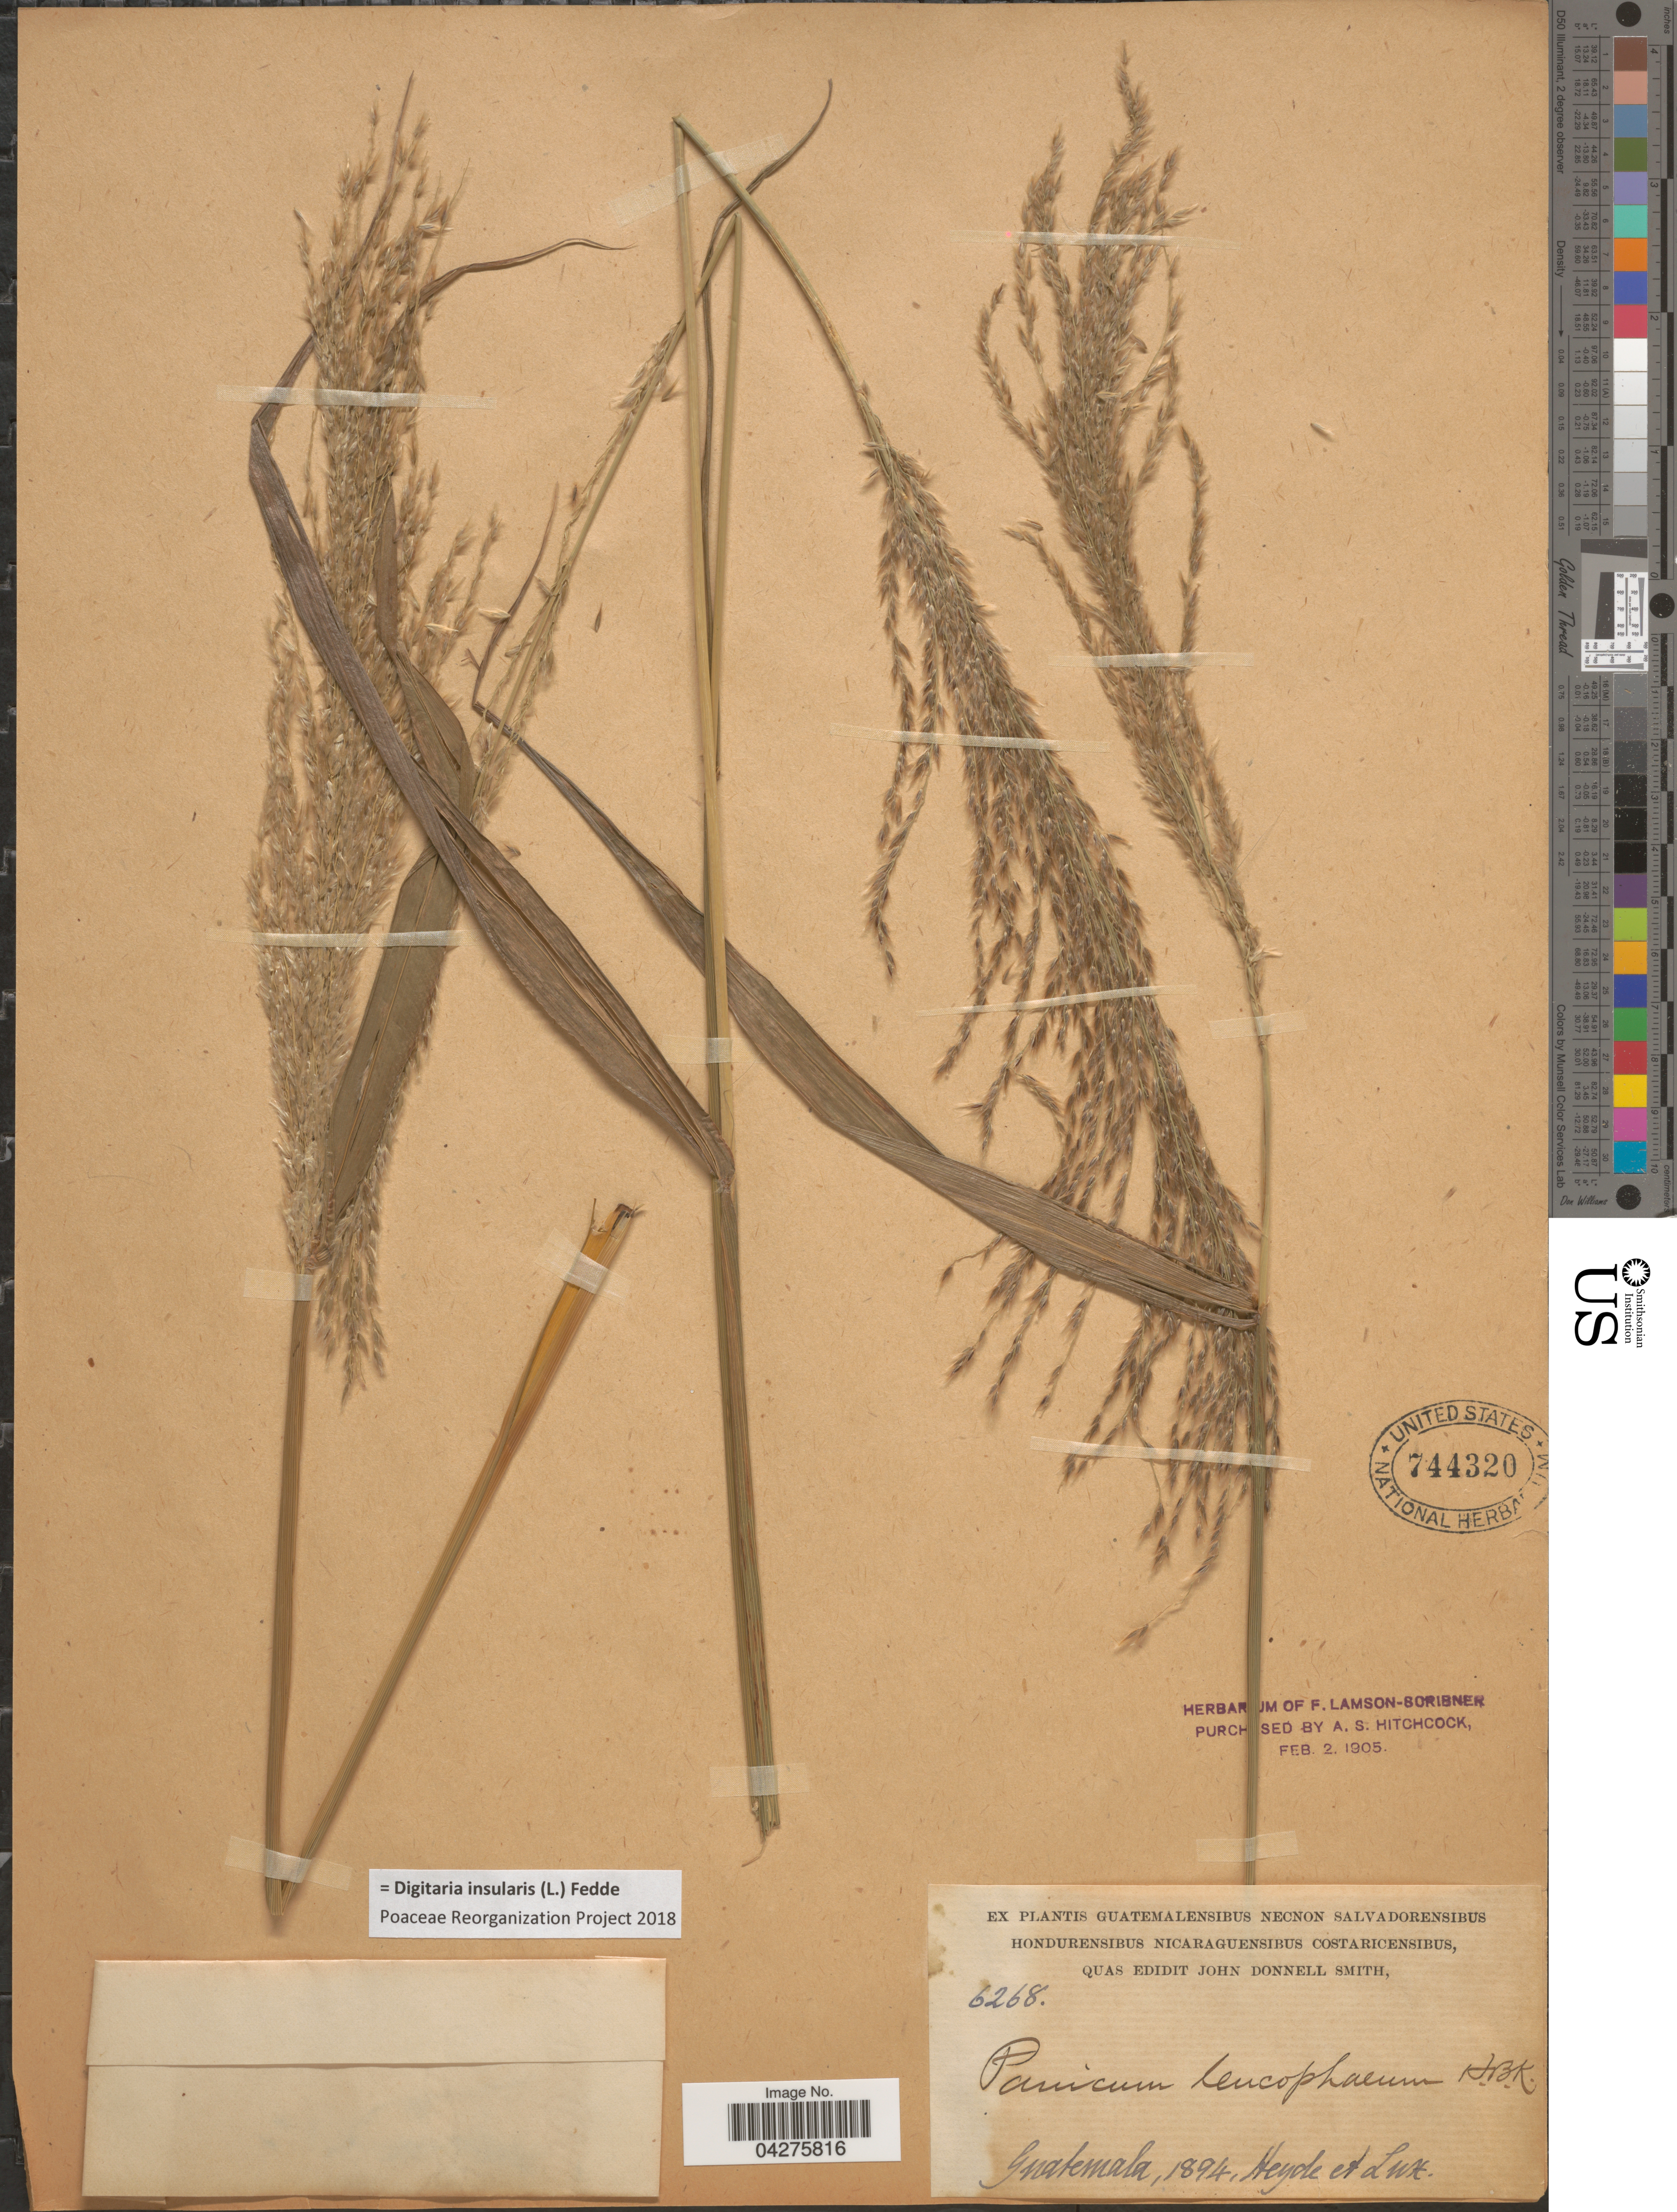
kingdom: Plantae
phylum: Tracheophyta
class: Liliopsida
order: Poales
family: Poaceae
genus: Digitaria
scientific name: Digitaria insularis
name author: (L.) Fedde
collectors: Heyde & Lux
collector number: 6268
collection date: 1894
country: Guatemala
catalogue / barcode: US 744320